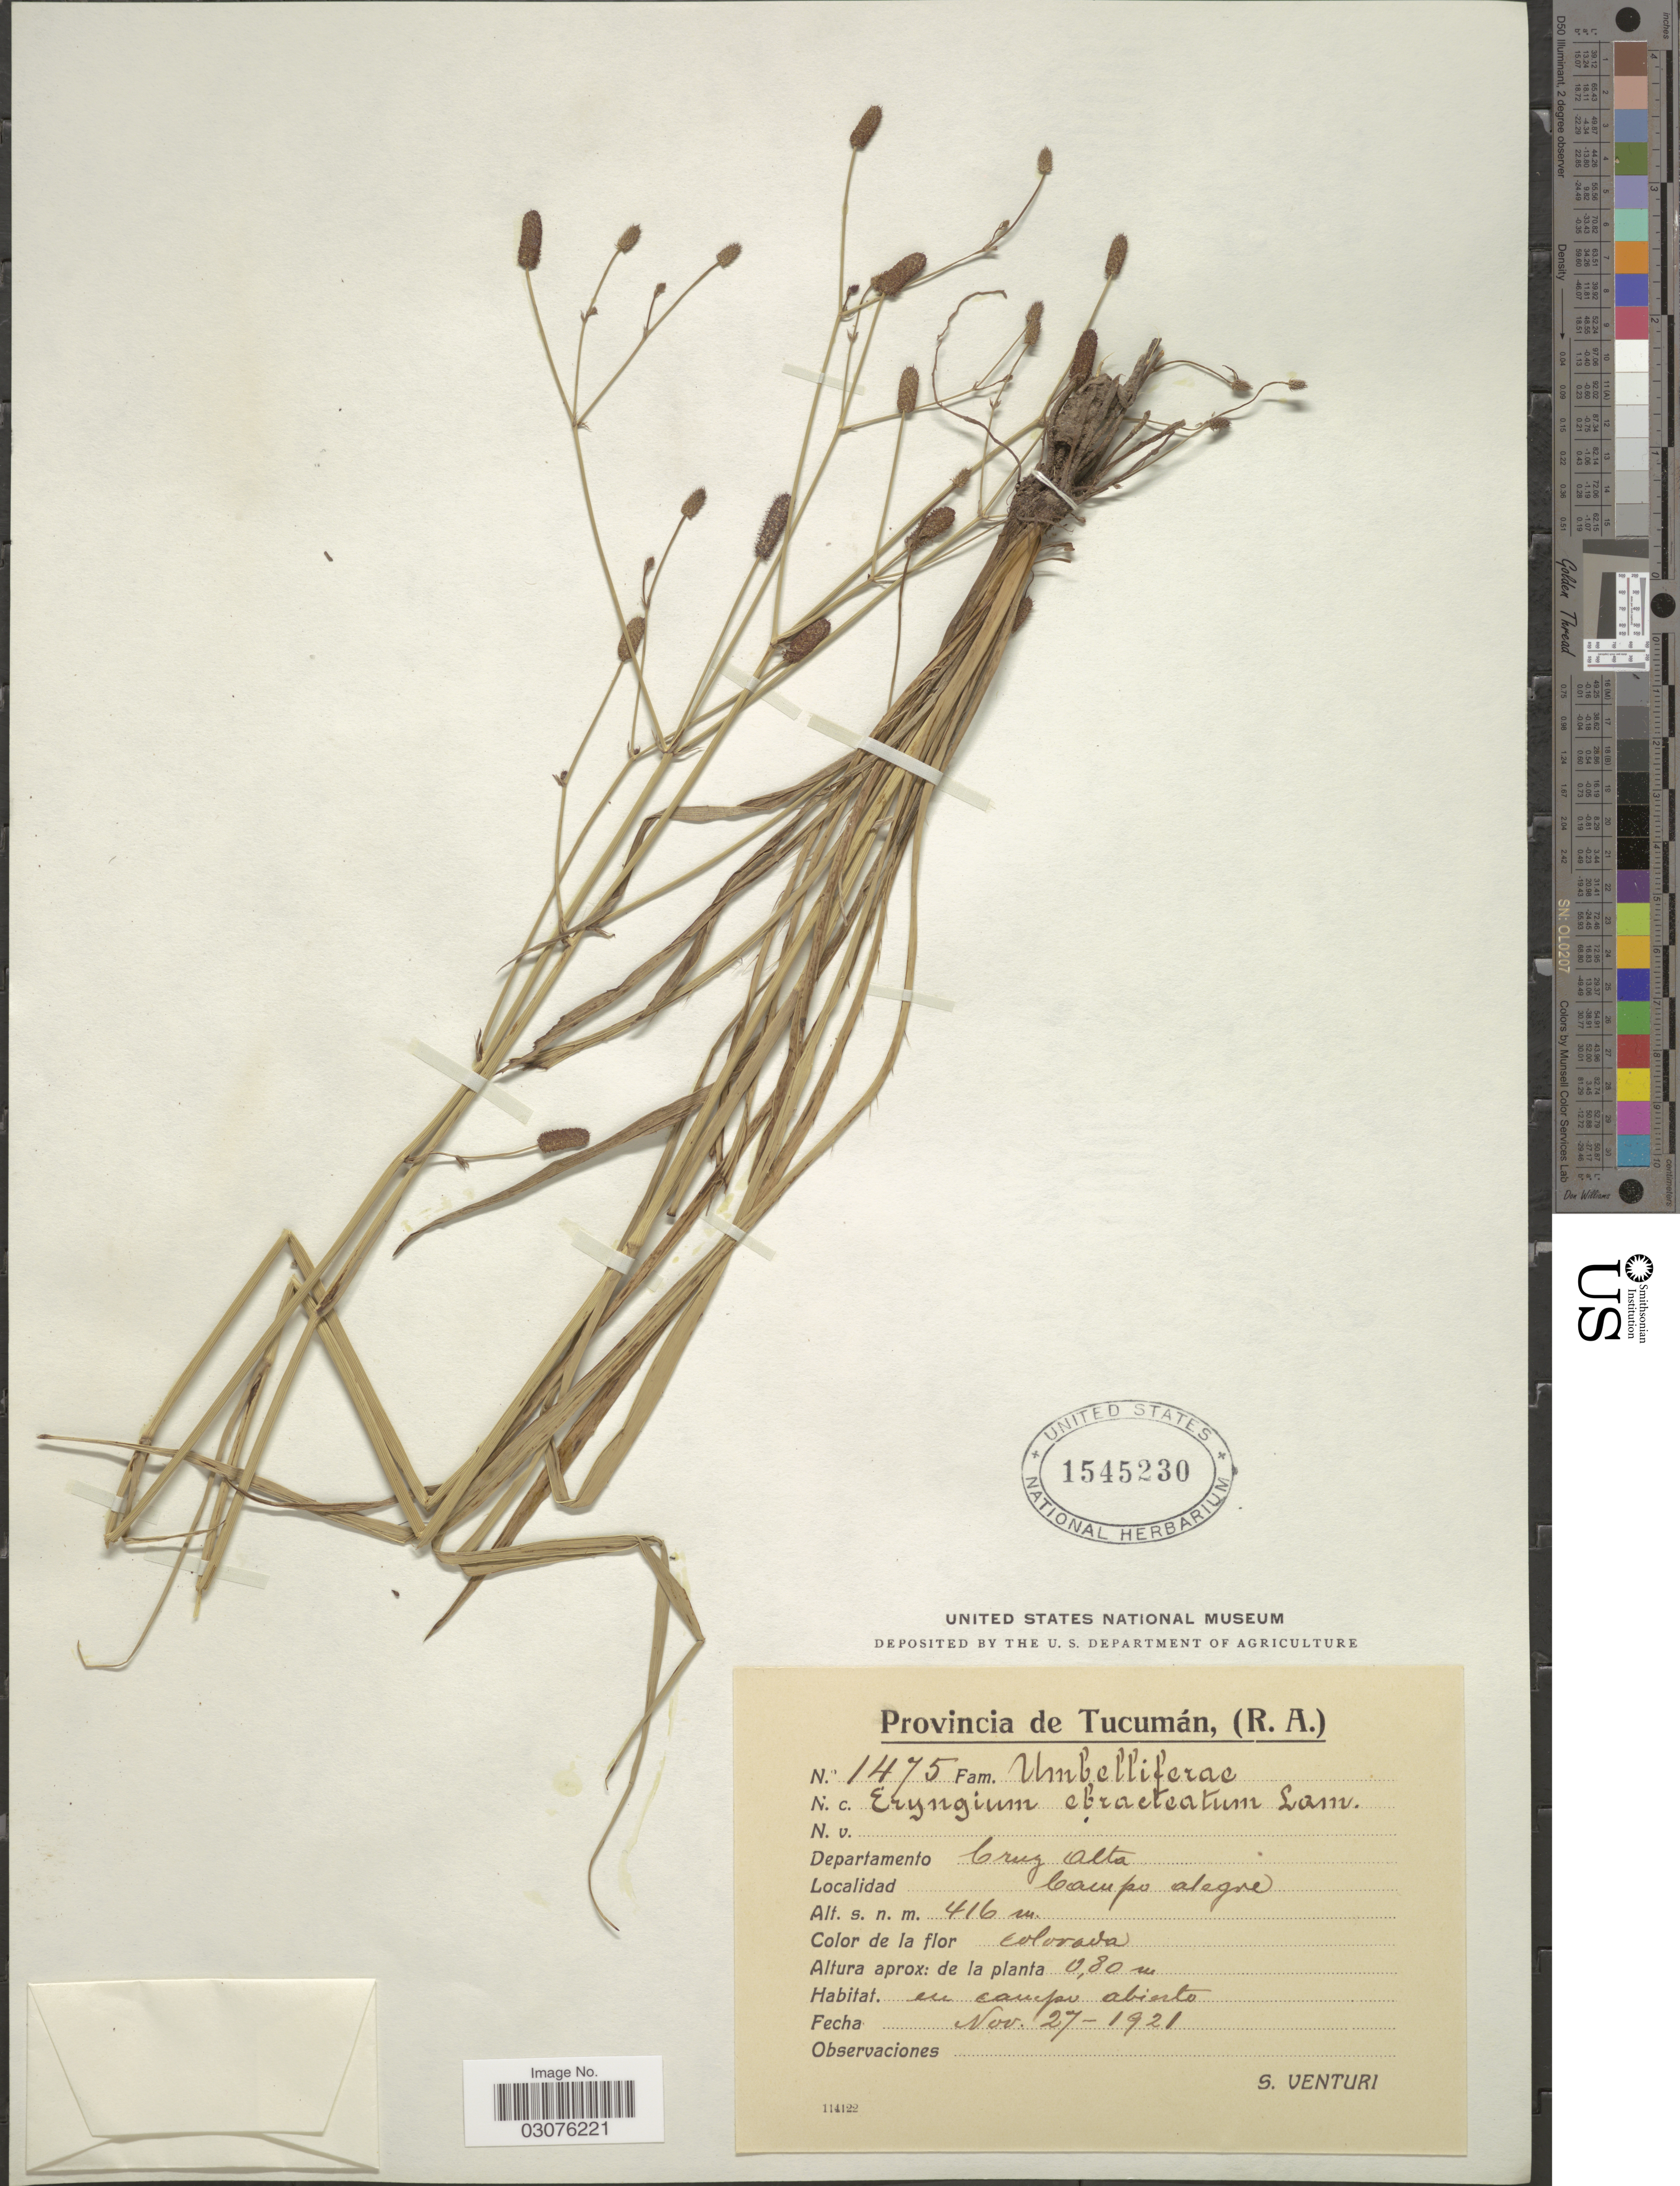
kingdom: Plantae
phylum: Tracheophyta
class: Magnoliopsida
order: Apiales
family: Apiaceae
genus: Eryngium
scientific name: Eryngium ebracteatum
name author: Lam.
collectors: S. Venturi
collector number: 1475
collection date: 1921-11-27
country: Argentina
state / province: Tucuman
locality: Departamento Cruz Alta. Campo alegre.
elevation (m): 416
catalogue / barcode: US 1545230